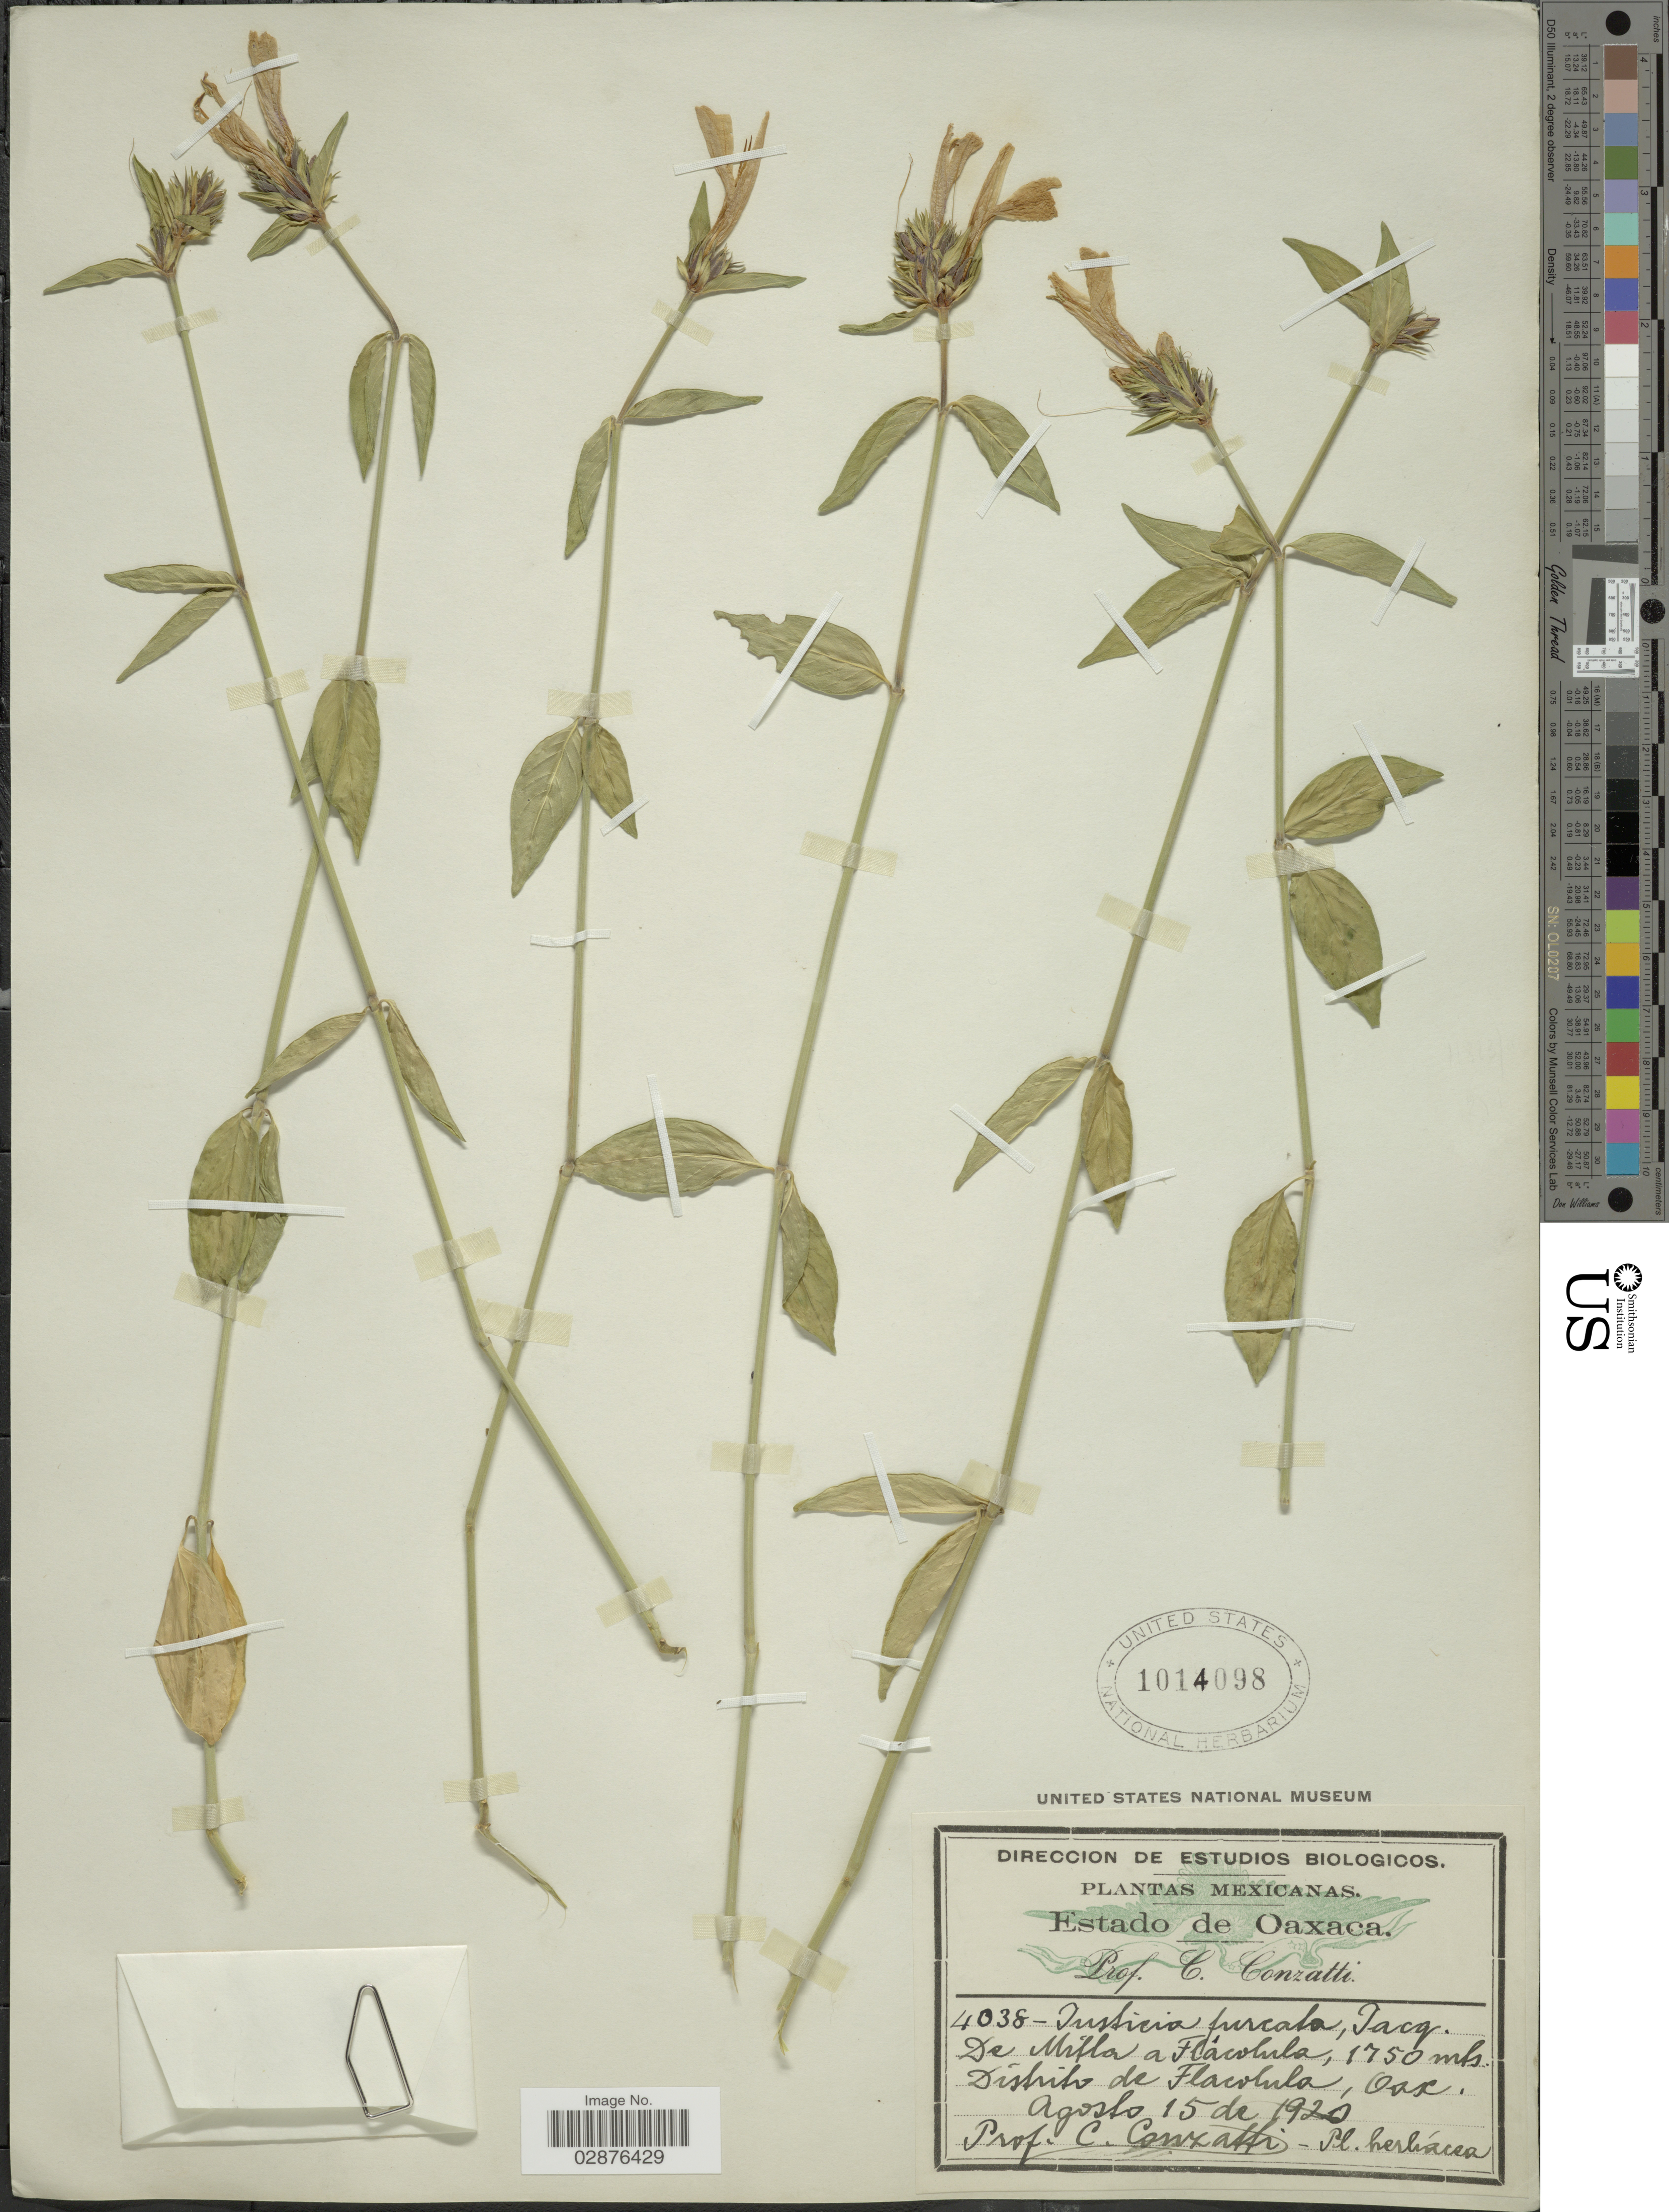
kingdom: Plantae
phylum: Tracheophyta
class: Magnoliopsida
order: Lamiales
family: Acanthaceae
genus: Justicia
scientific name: Justicia furcata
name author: Lam.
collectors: C. Conzatti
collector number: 4038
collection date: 1920-08-15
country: Mexico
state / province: Oaxaca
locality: De Milla a Tlácolula. Distrito de Tlacolula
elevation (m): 1752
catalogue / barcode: US 1014098